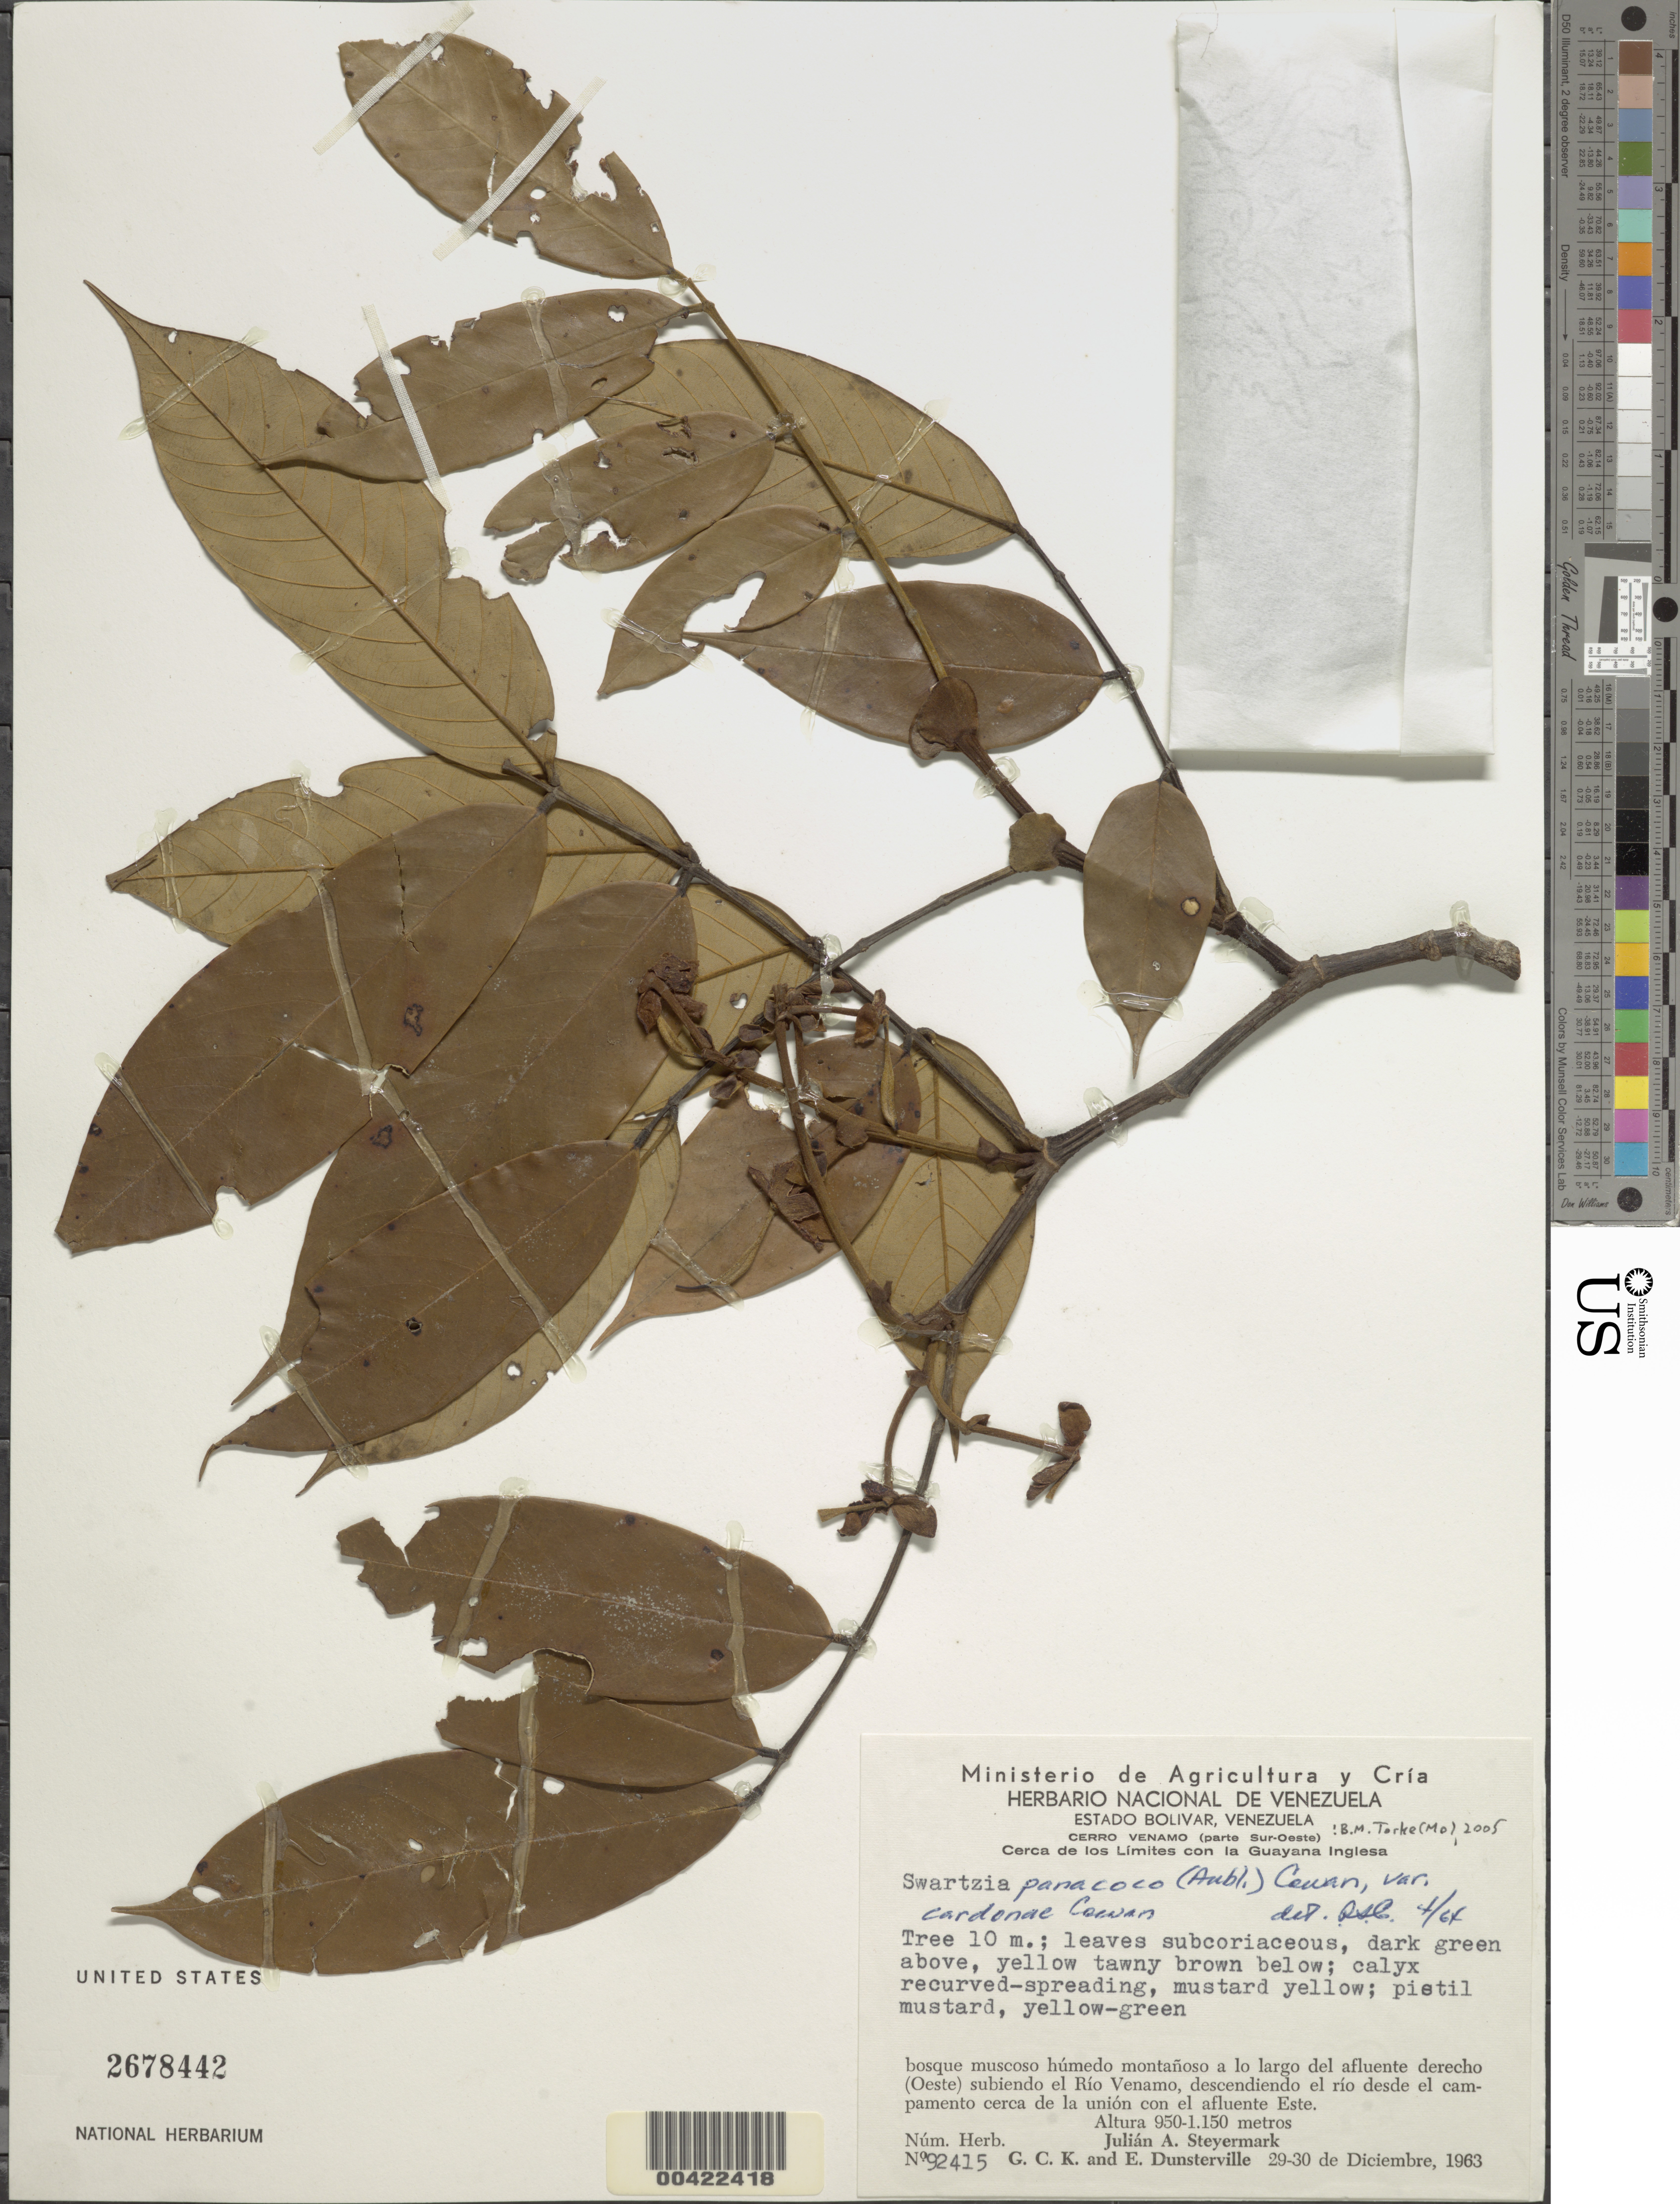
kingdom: Plantae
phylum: Tracheophyta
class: Magnoliopsida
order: Fabales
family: Fabaceae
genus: Swartzia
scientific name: Swartzia panacoco var. cardonae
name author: R.S. Cowan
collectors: J. Steyermark, G. C. K. Dunsterville & E. Dunsterville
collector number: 92415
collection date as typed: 29 Dec 1963 to 30 Dec 1963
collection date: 1963-12-29/1963-12-30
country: Venezuela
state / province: Bolivar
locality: Cerro venamo; cerca de los limitescon la guayana inglesa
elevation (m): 950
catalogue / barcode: US 2678442